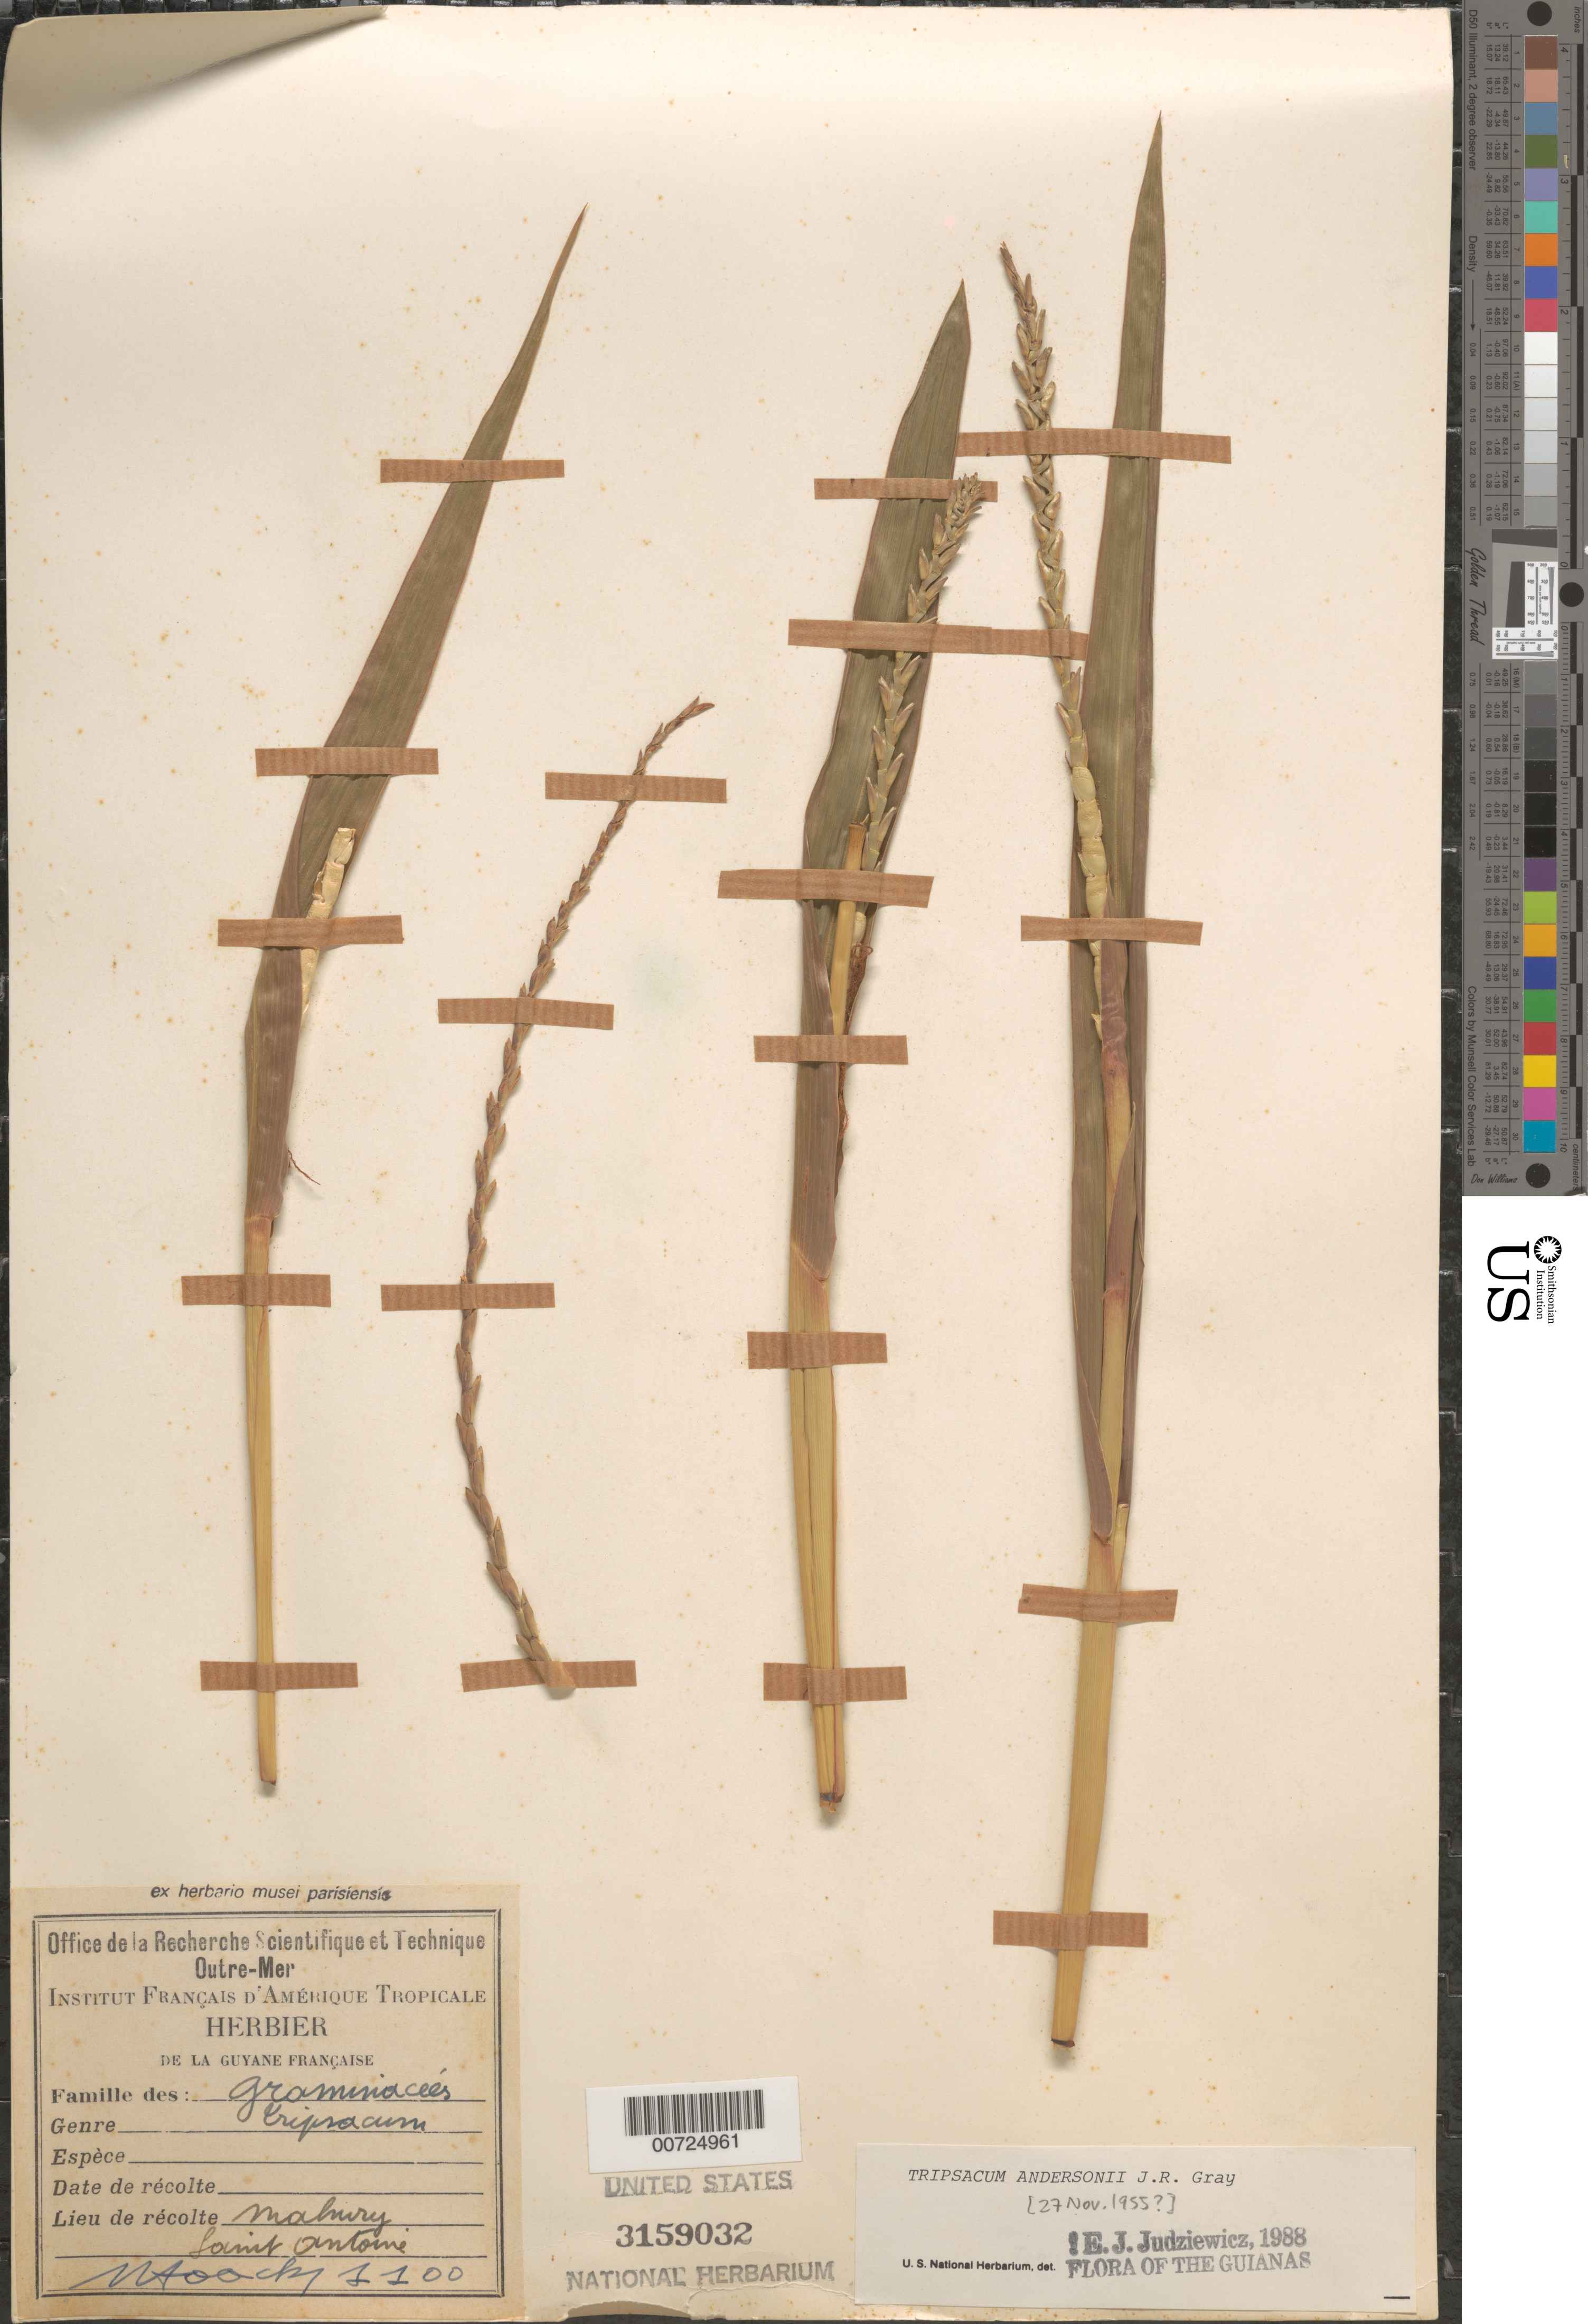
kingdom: Plantae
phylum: Tracheophyta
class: Liliopsida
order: Poales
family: Poaceae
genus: Tripsacum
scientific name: Tripsacum andersonii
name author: J.R. Gray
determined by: Judziewicz, E. J.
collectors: J. Hoock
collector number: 1100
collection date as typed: s.d.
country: French Guiana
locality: Mabury, Saint Antoine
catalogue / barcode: US 3159032